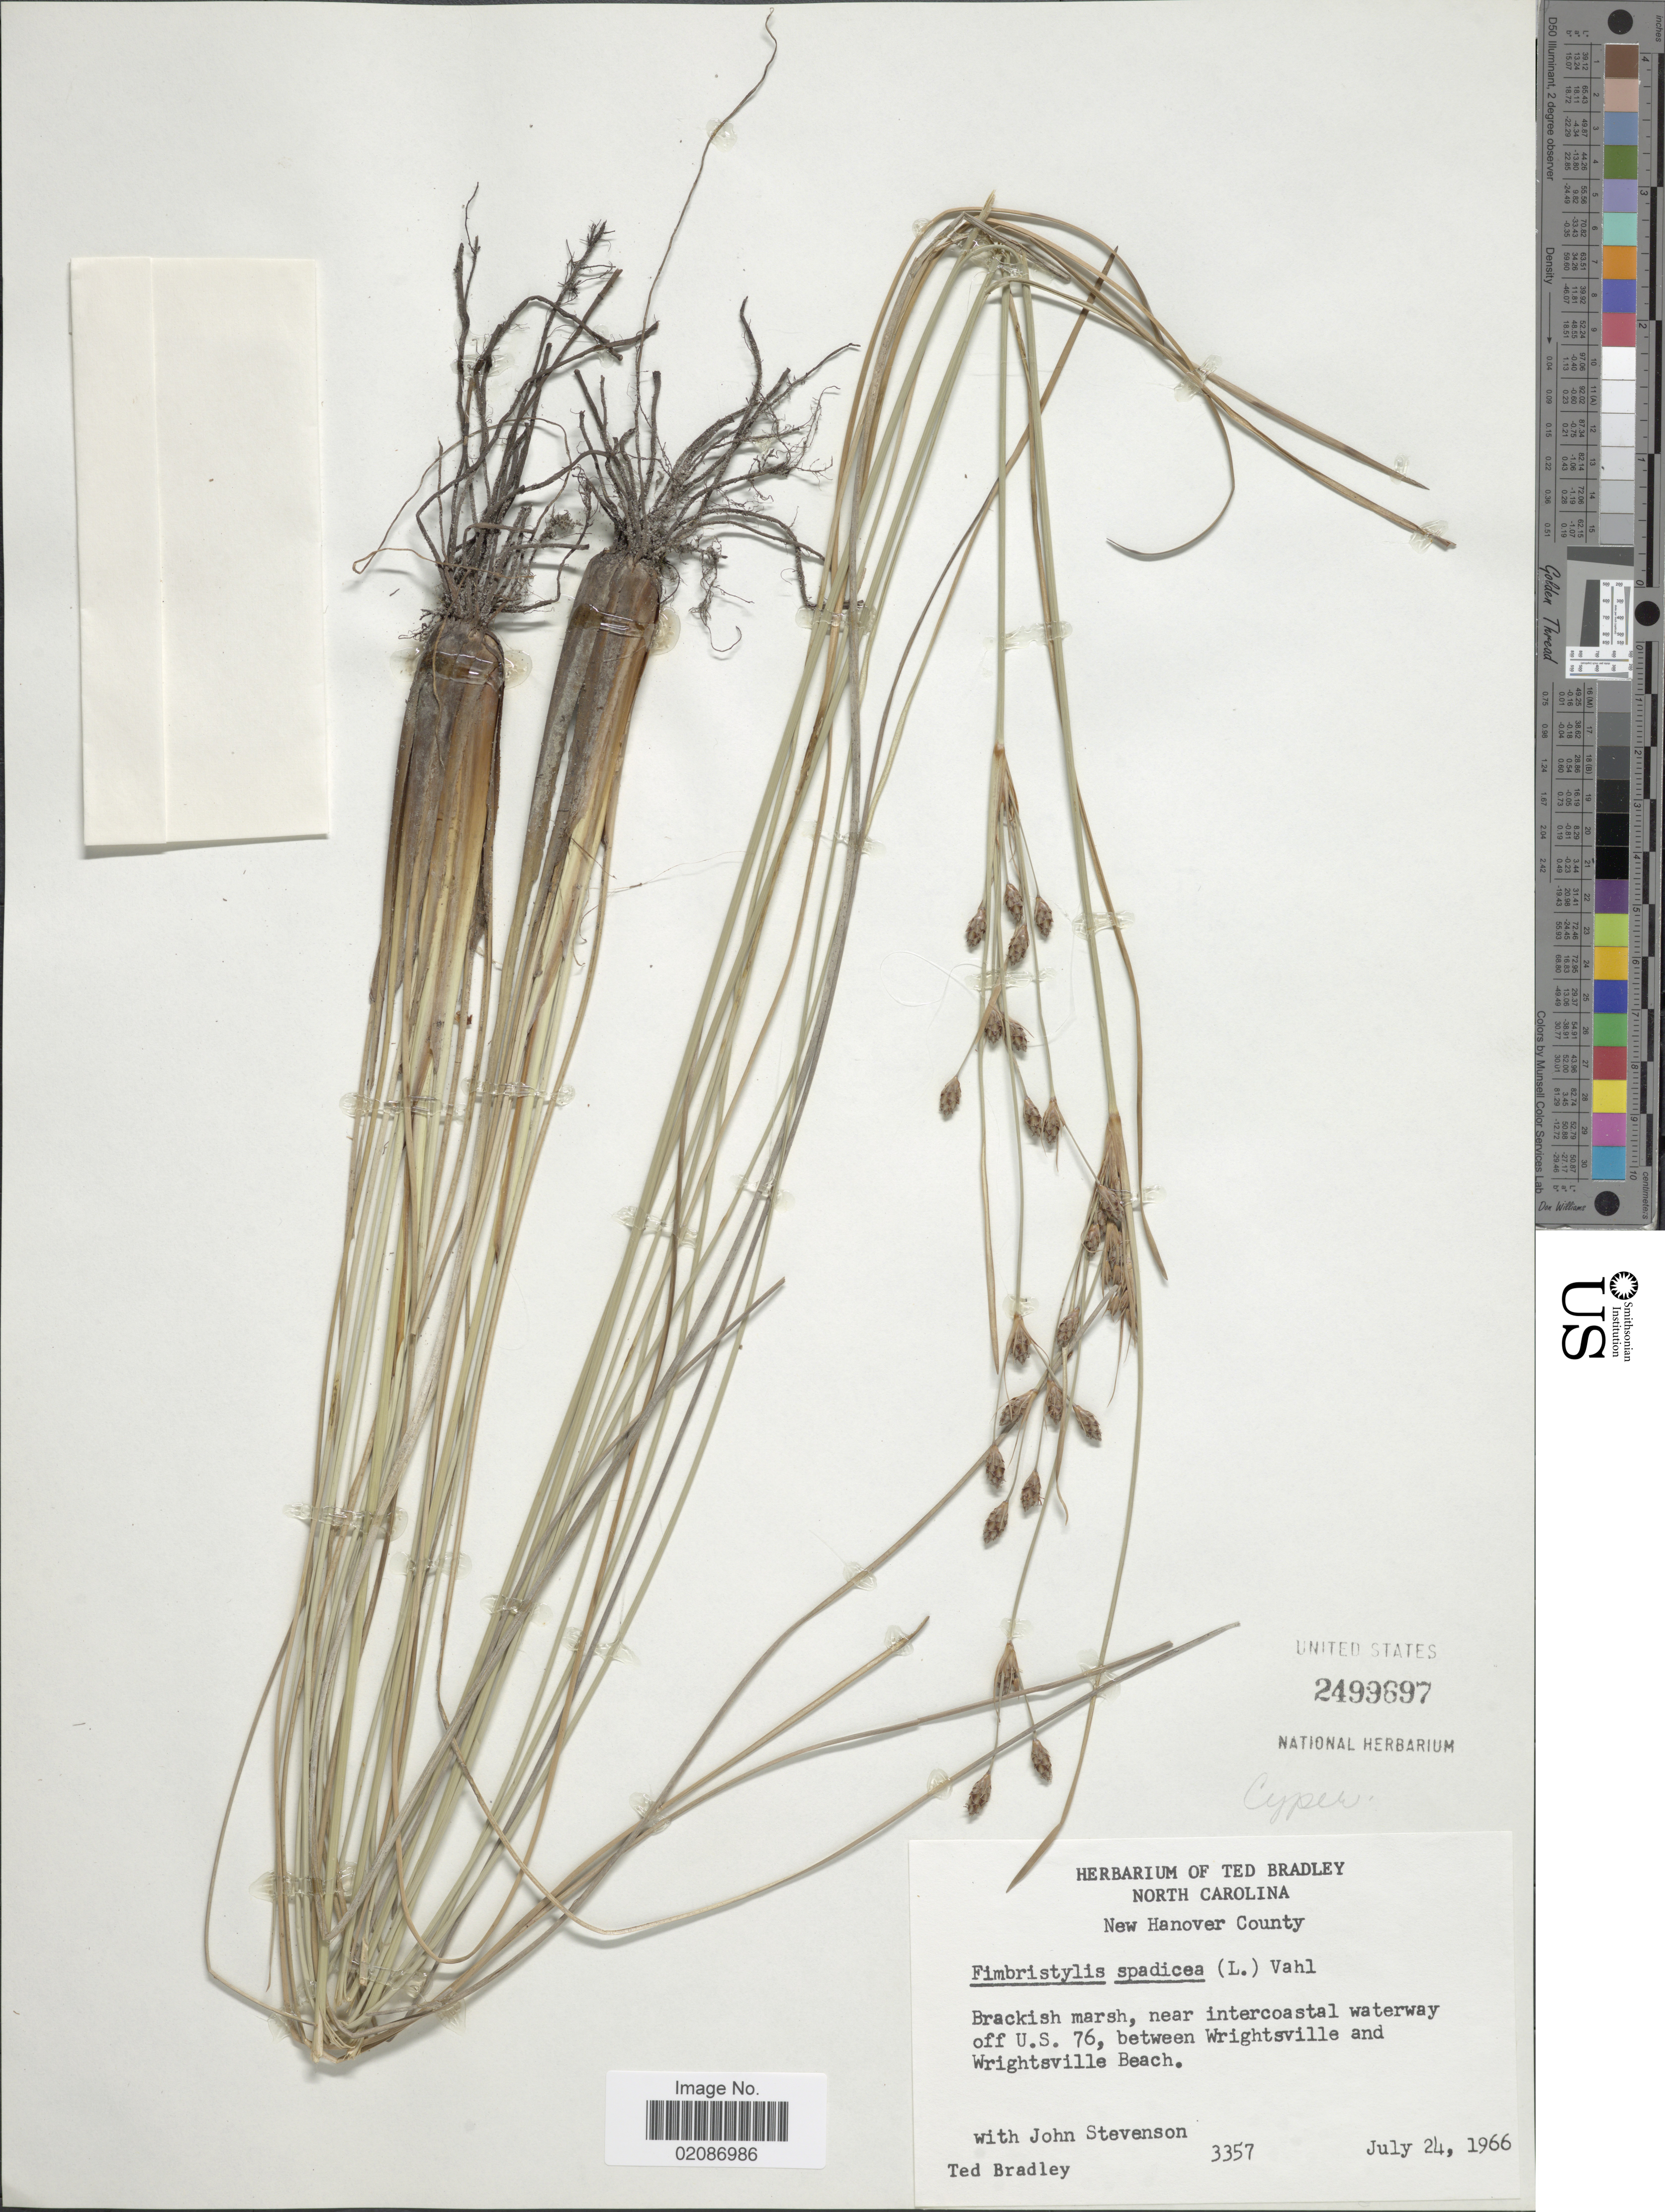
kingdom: Plantae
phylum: Tracheophyta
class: Liliopsida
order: Poales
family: Cyperaceae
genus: Fimbristylis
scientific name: Fimbristylis castanea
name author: (Michx.) Vahl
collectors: T. Bradley & J. Stevenson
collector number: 3357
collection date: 1966-07-24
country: United States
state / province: North Carolina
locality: New Hanover County, Brackish marsh, near intercoastal waterway off U.S. 76, between Wrightsville and Wrightsville beach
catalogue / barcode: US 2499697